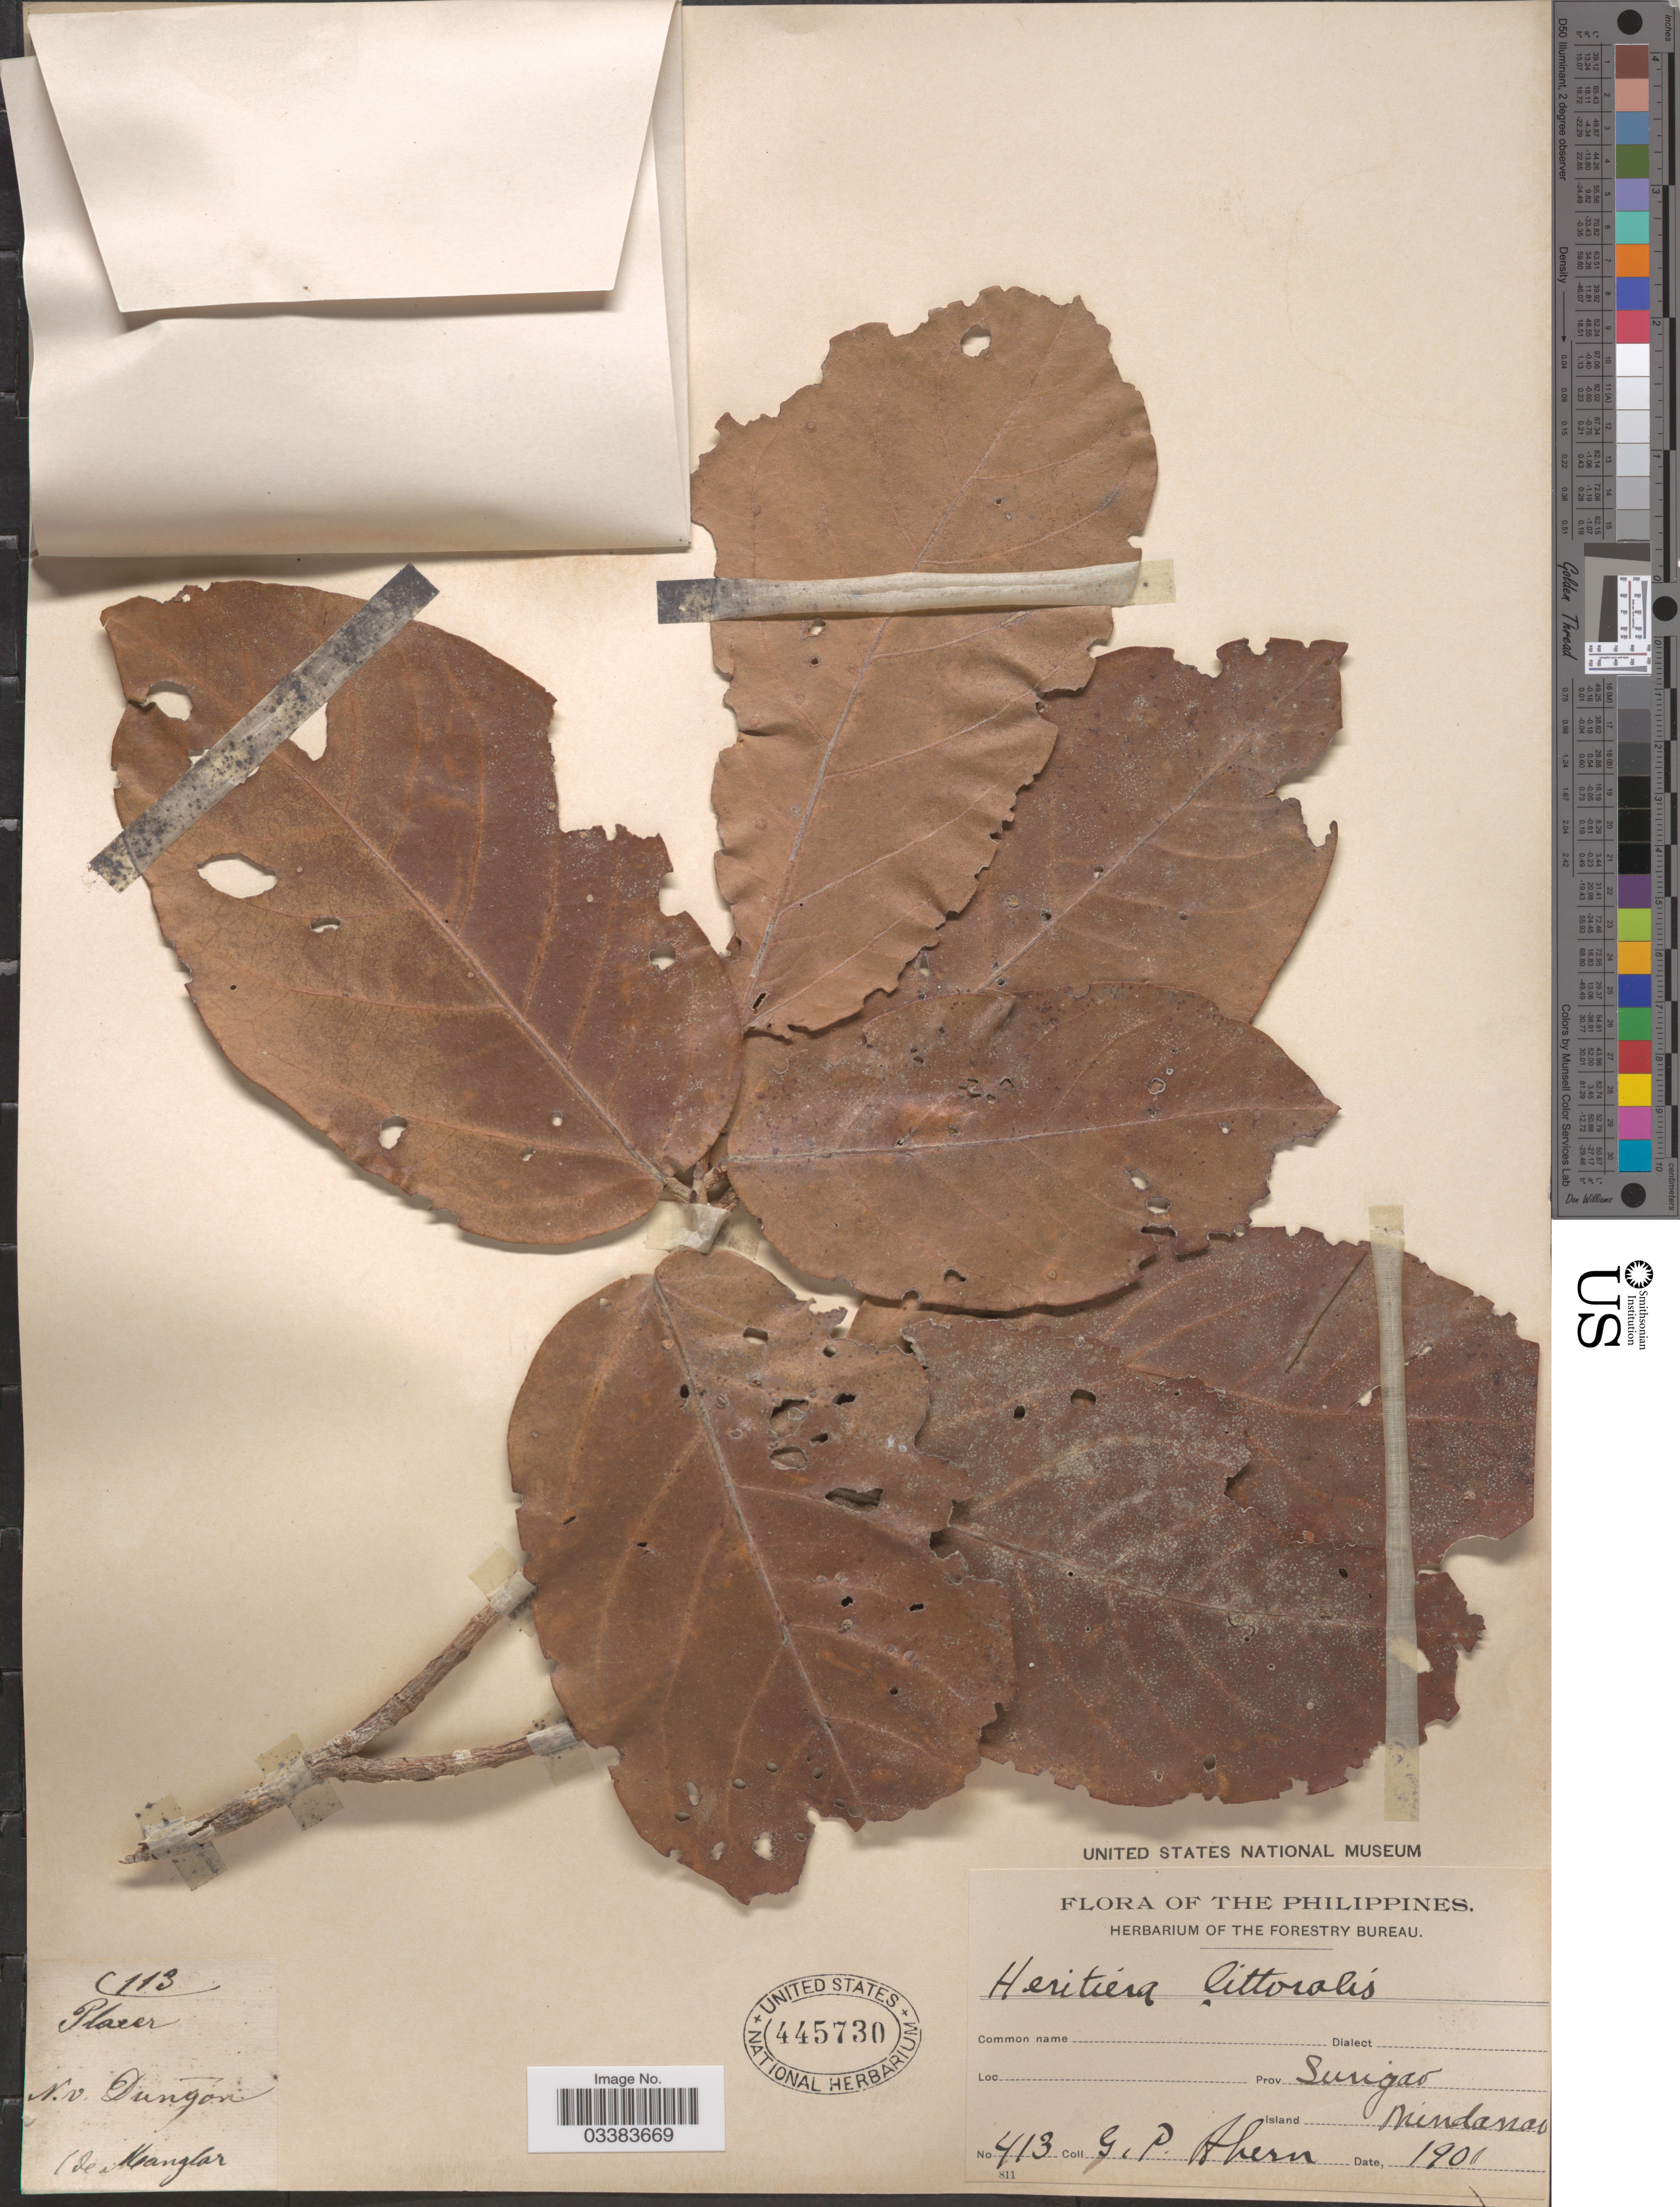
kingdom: Plantae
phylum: Tracheophyta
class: Magnoliopsida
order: Malvales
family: Malvaceae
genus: Heritiera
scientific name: Heritiera littoralis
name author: Aiton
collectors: G. Ahern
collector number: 413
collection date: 1901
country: Philippines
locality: Prov Surigao. Island Mindanao.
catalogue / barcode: US 445730